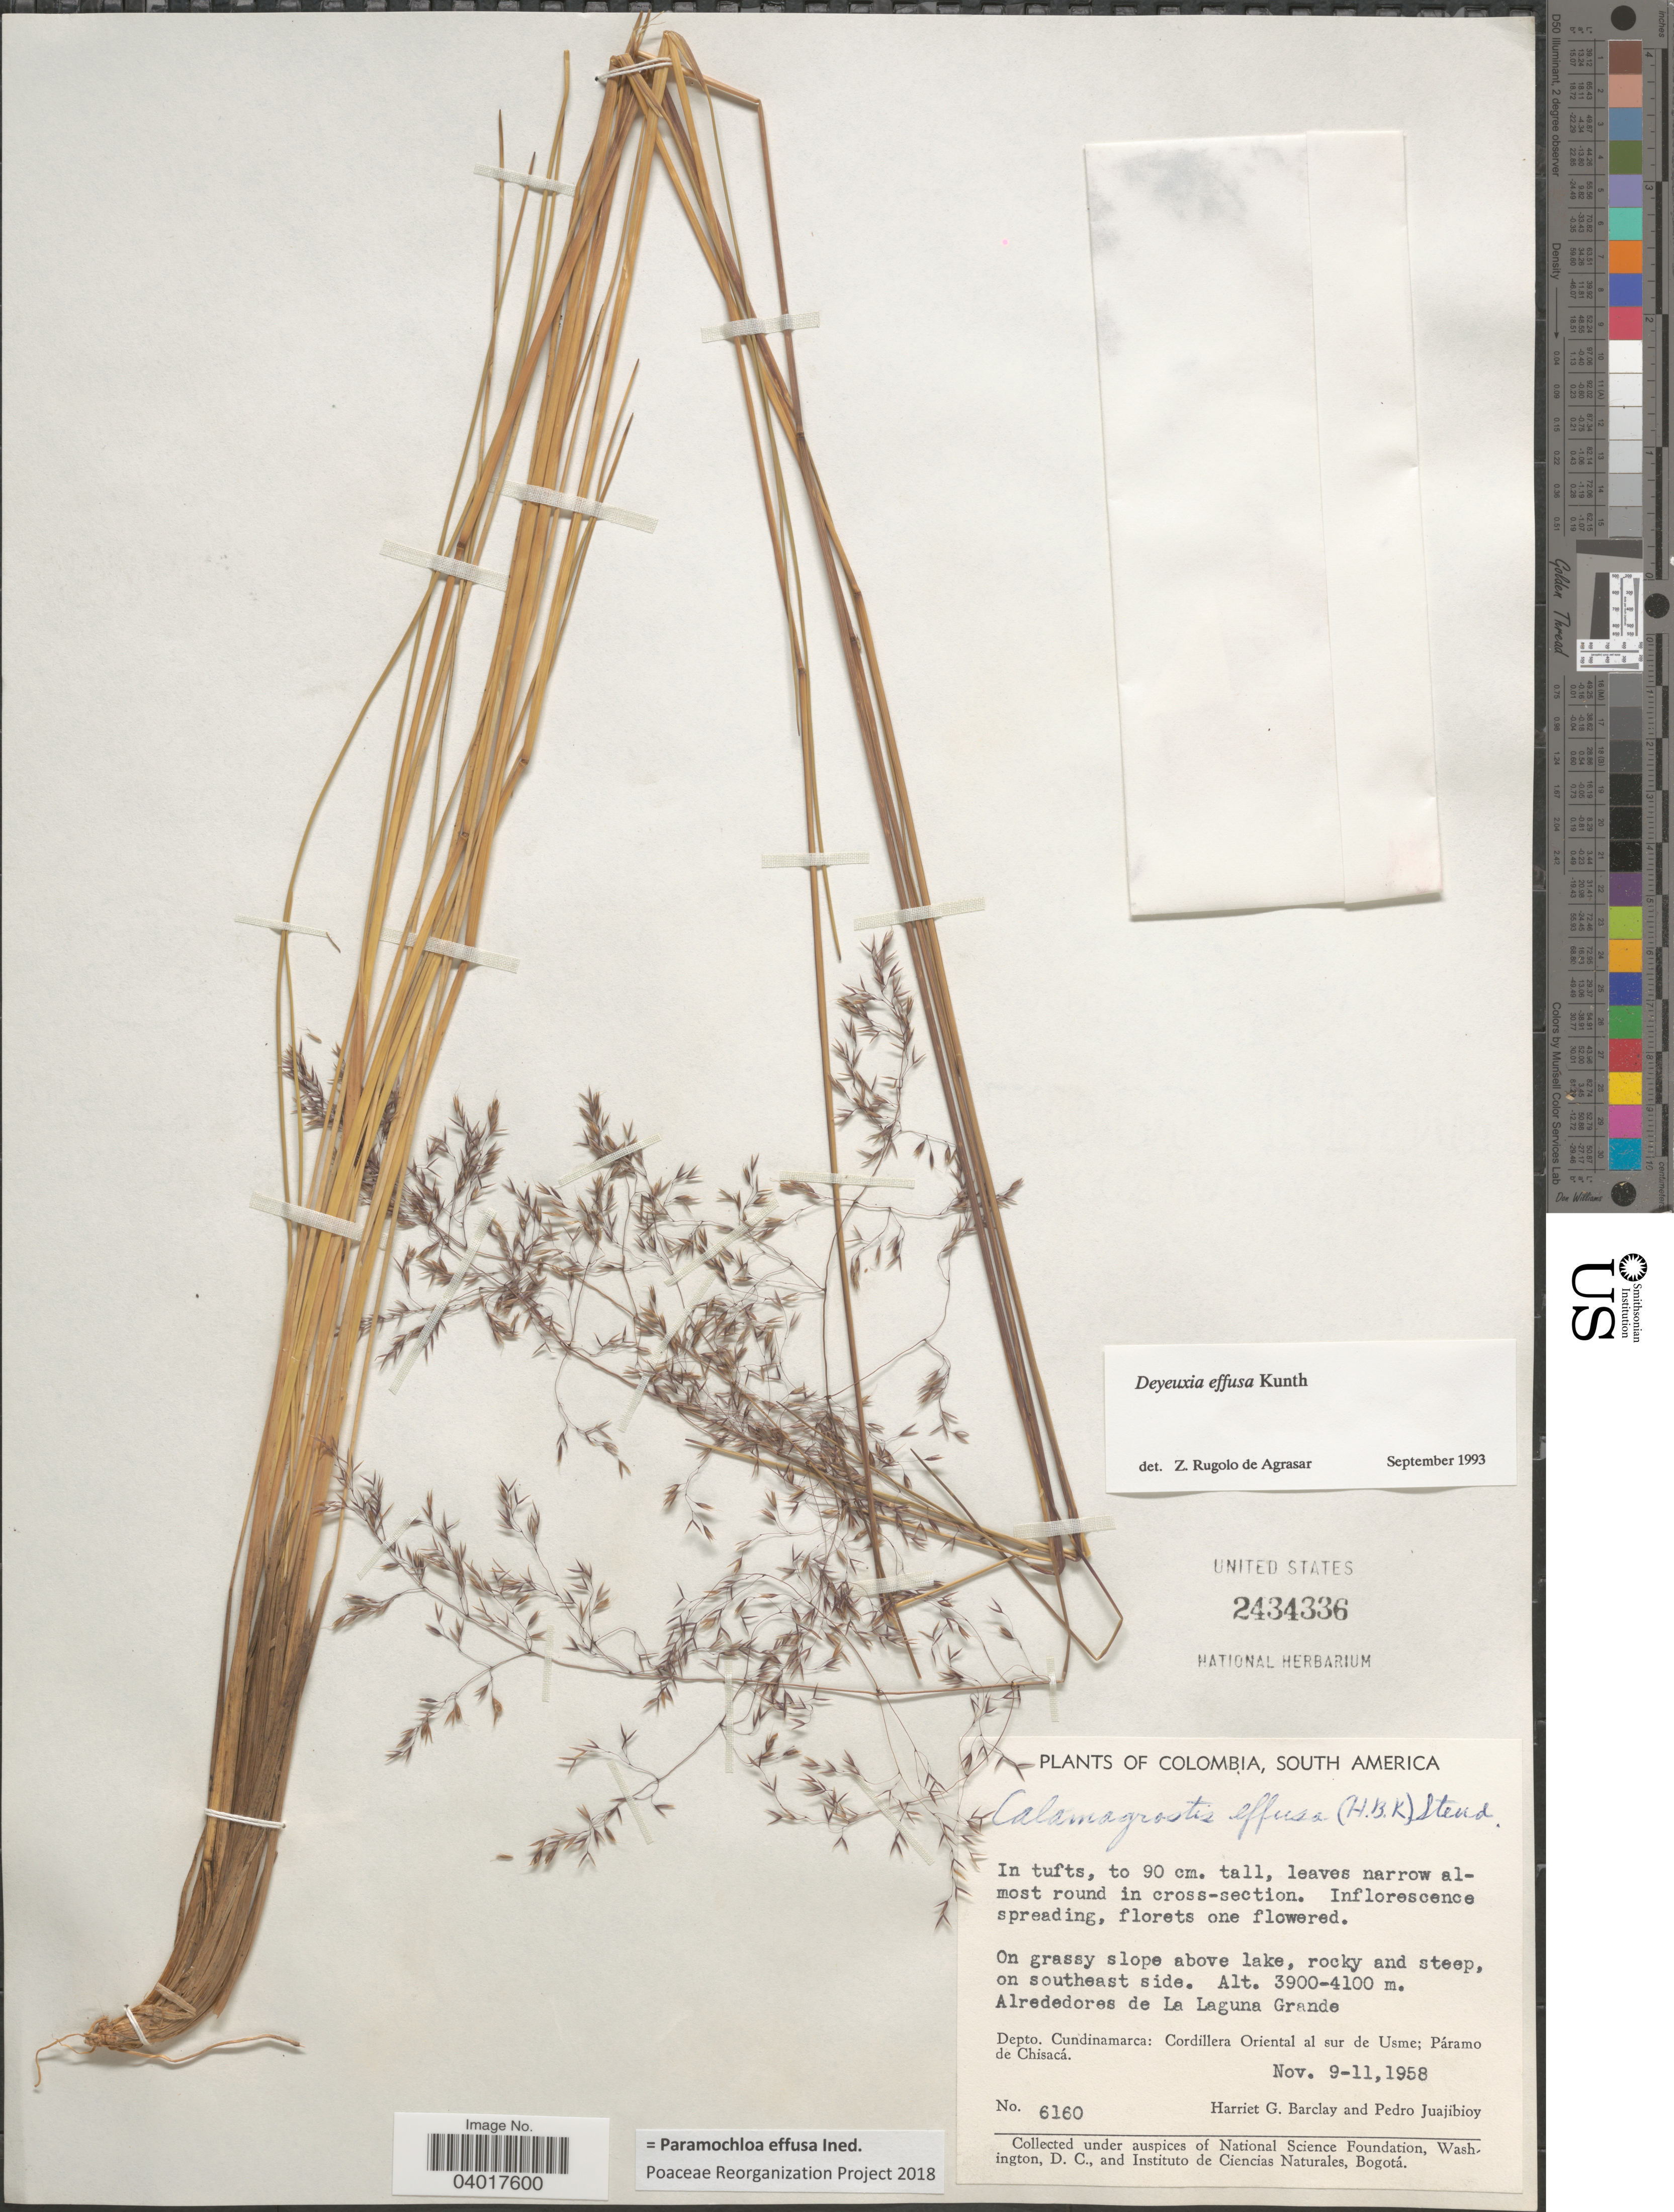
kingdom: Plantae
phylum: Tracheophyta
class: Liliopsida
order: Poales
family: Poaceae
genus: Paramochloa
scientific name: Paramochloa effusa ined.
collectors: H. G. Barclay & P. Juajibioy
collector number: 6160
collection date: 1958-11-09/1958-11-11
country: Colombia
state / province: Cundinamarca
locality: On grassy slope above lake, rocky and steep, on southeast side. Alrededores de La Laguna Grande. Dept. Cundinamarca: Cordillera Oriental al sur de Usme; Páramo de Chisacá.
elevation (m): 3900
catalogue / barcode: US 2434336